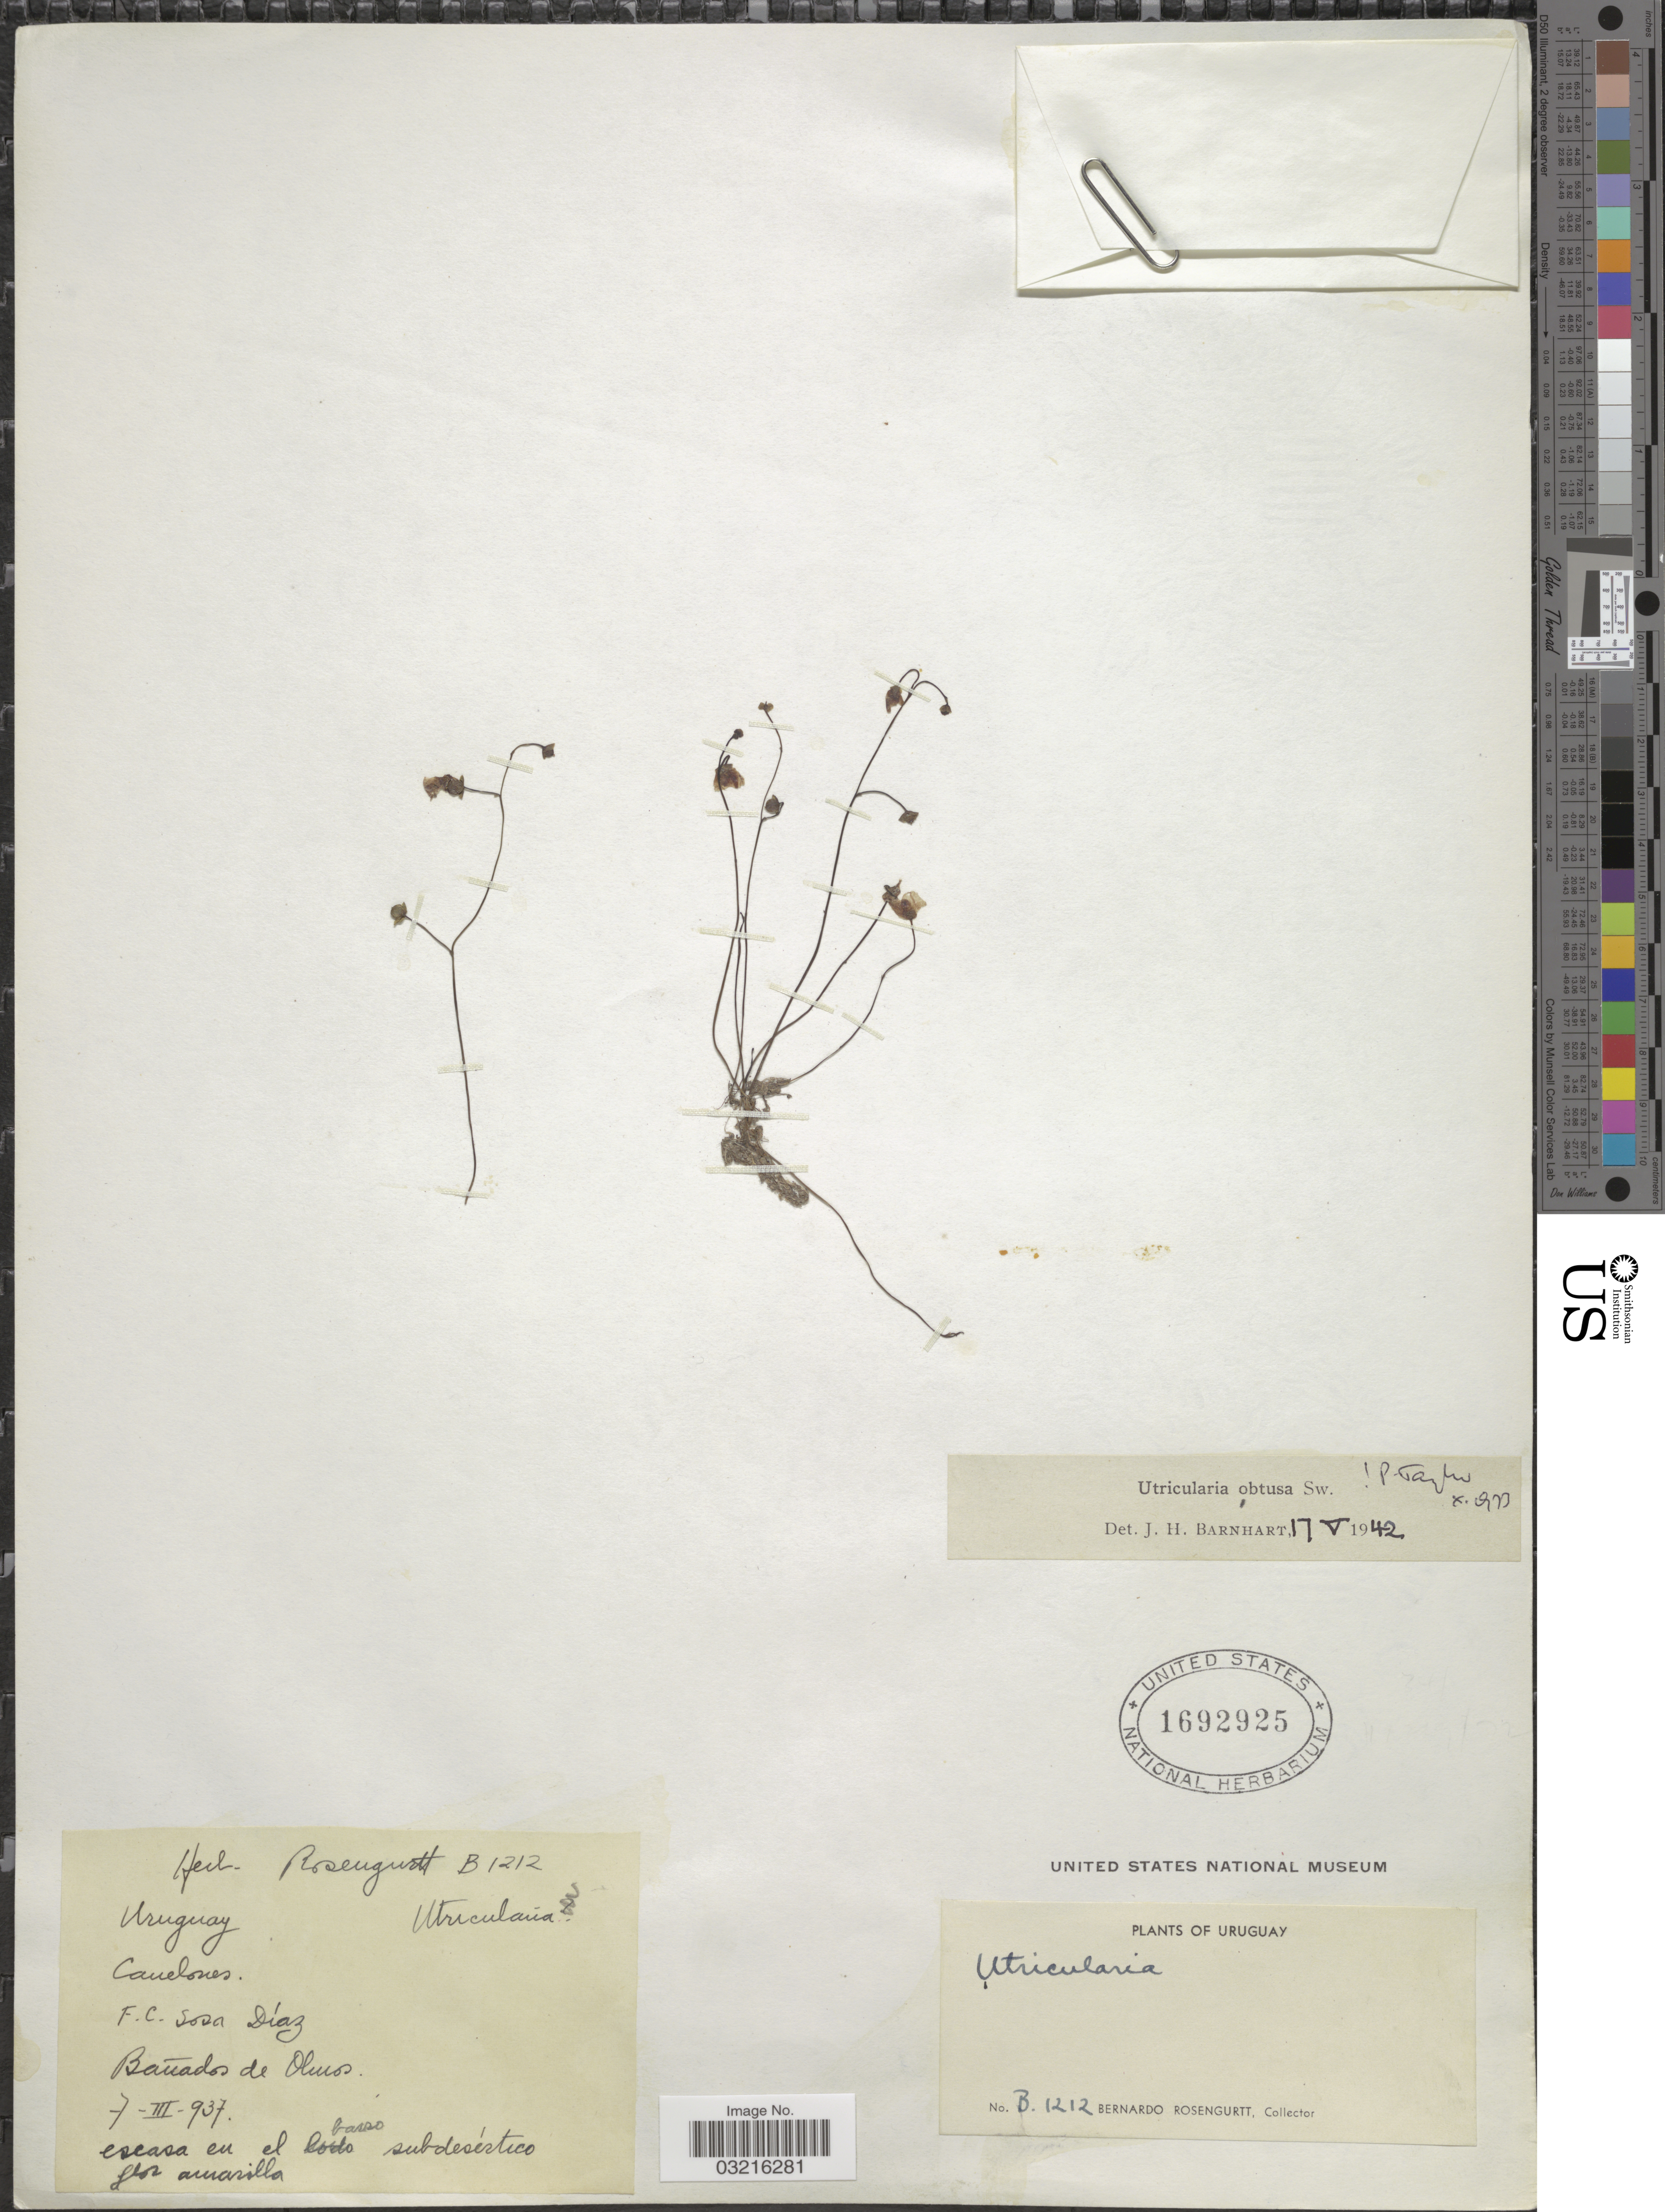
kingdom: Plantae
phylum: Tracheophyta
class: Magnoliopsida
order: Lamiales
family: Lentibulariaceae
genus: Utricularia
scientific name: Utricularia gibba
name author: L.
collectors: B. Rosengurtt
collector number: B.1212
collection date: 1937-03-07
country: Uruguay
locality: Canelones, F.C. Sosa Díaz. Bañados de Olmos.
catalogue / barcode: US 1692925